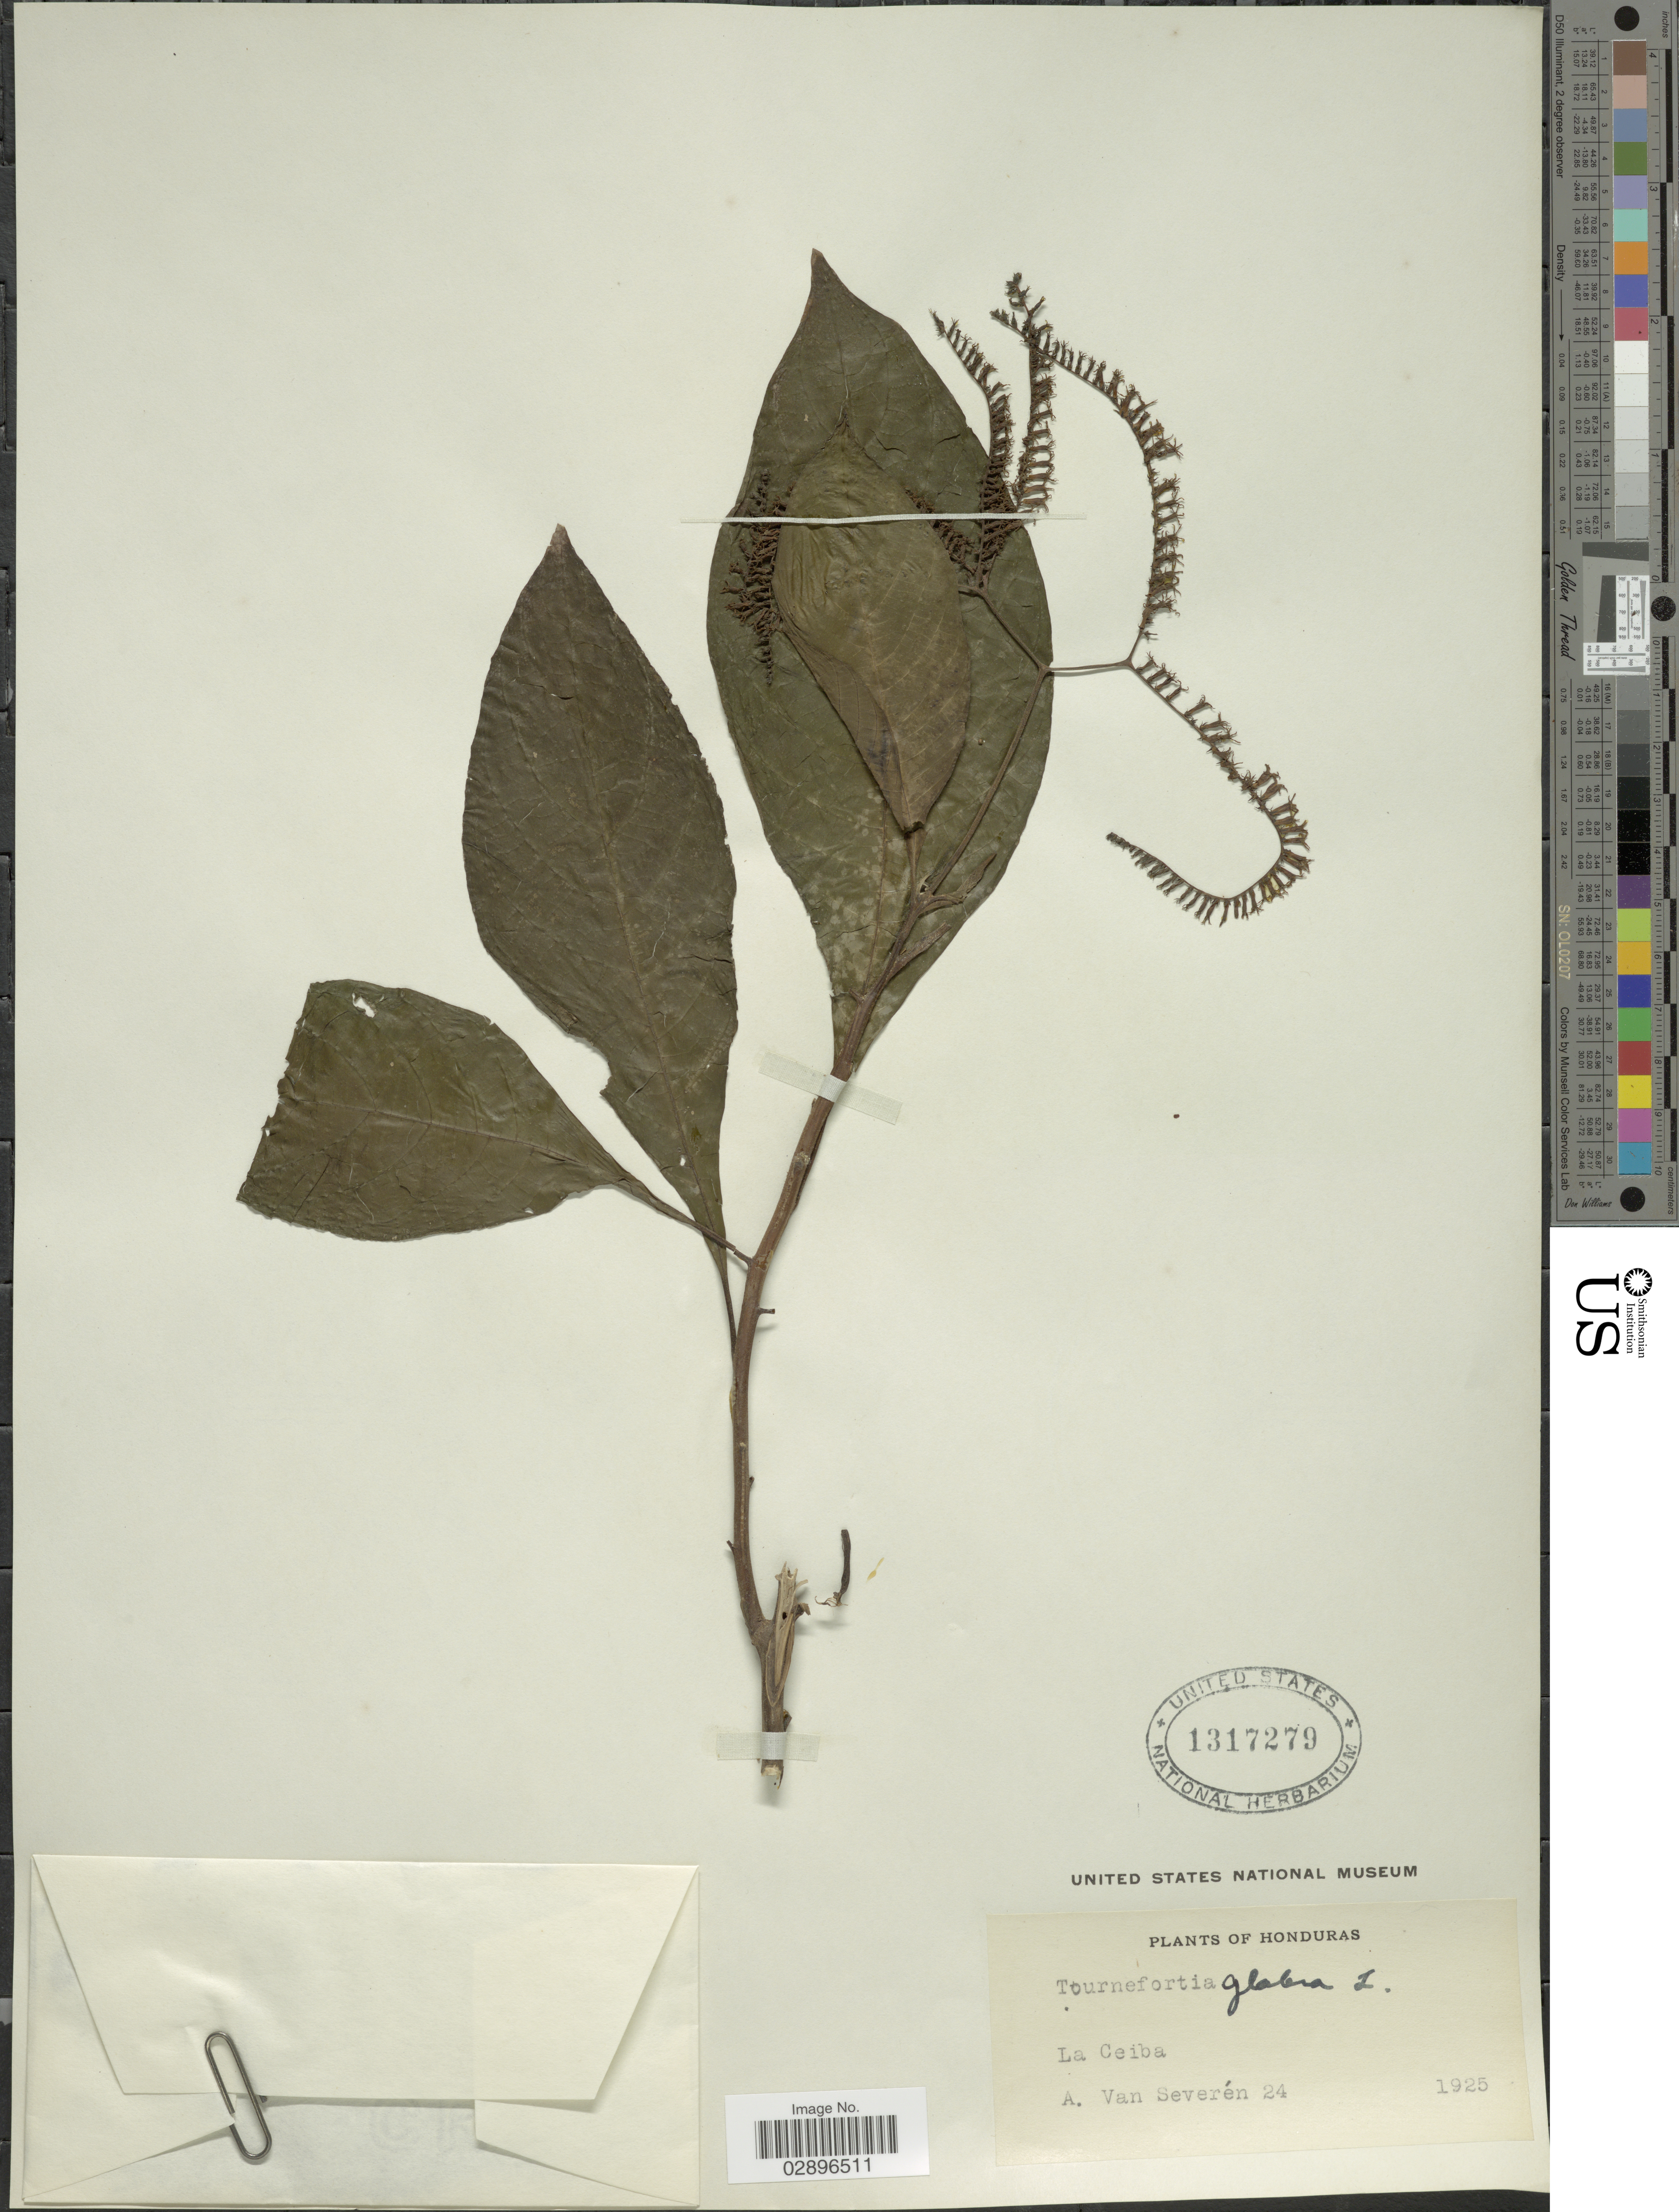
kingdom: Plantae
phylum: Tracheophyta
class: Magnoliopsida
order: Boraginales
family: Heliotropiaceae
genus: Tournefortia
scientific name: Tournefortia glabra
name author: L.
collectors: A. Van Severen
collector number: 24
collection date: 1925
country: Honduras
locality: La Ceiba.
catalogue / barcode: US 1317279